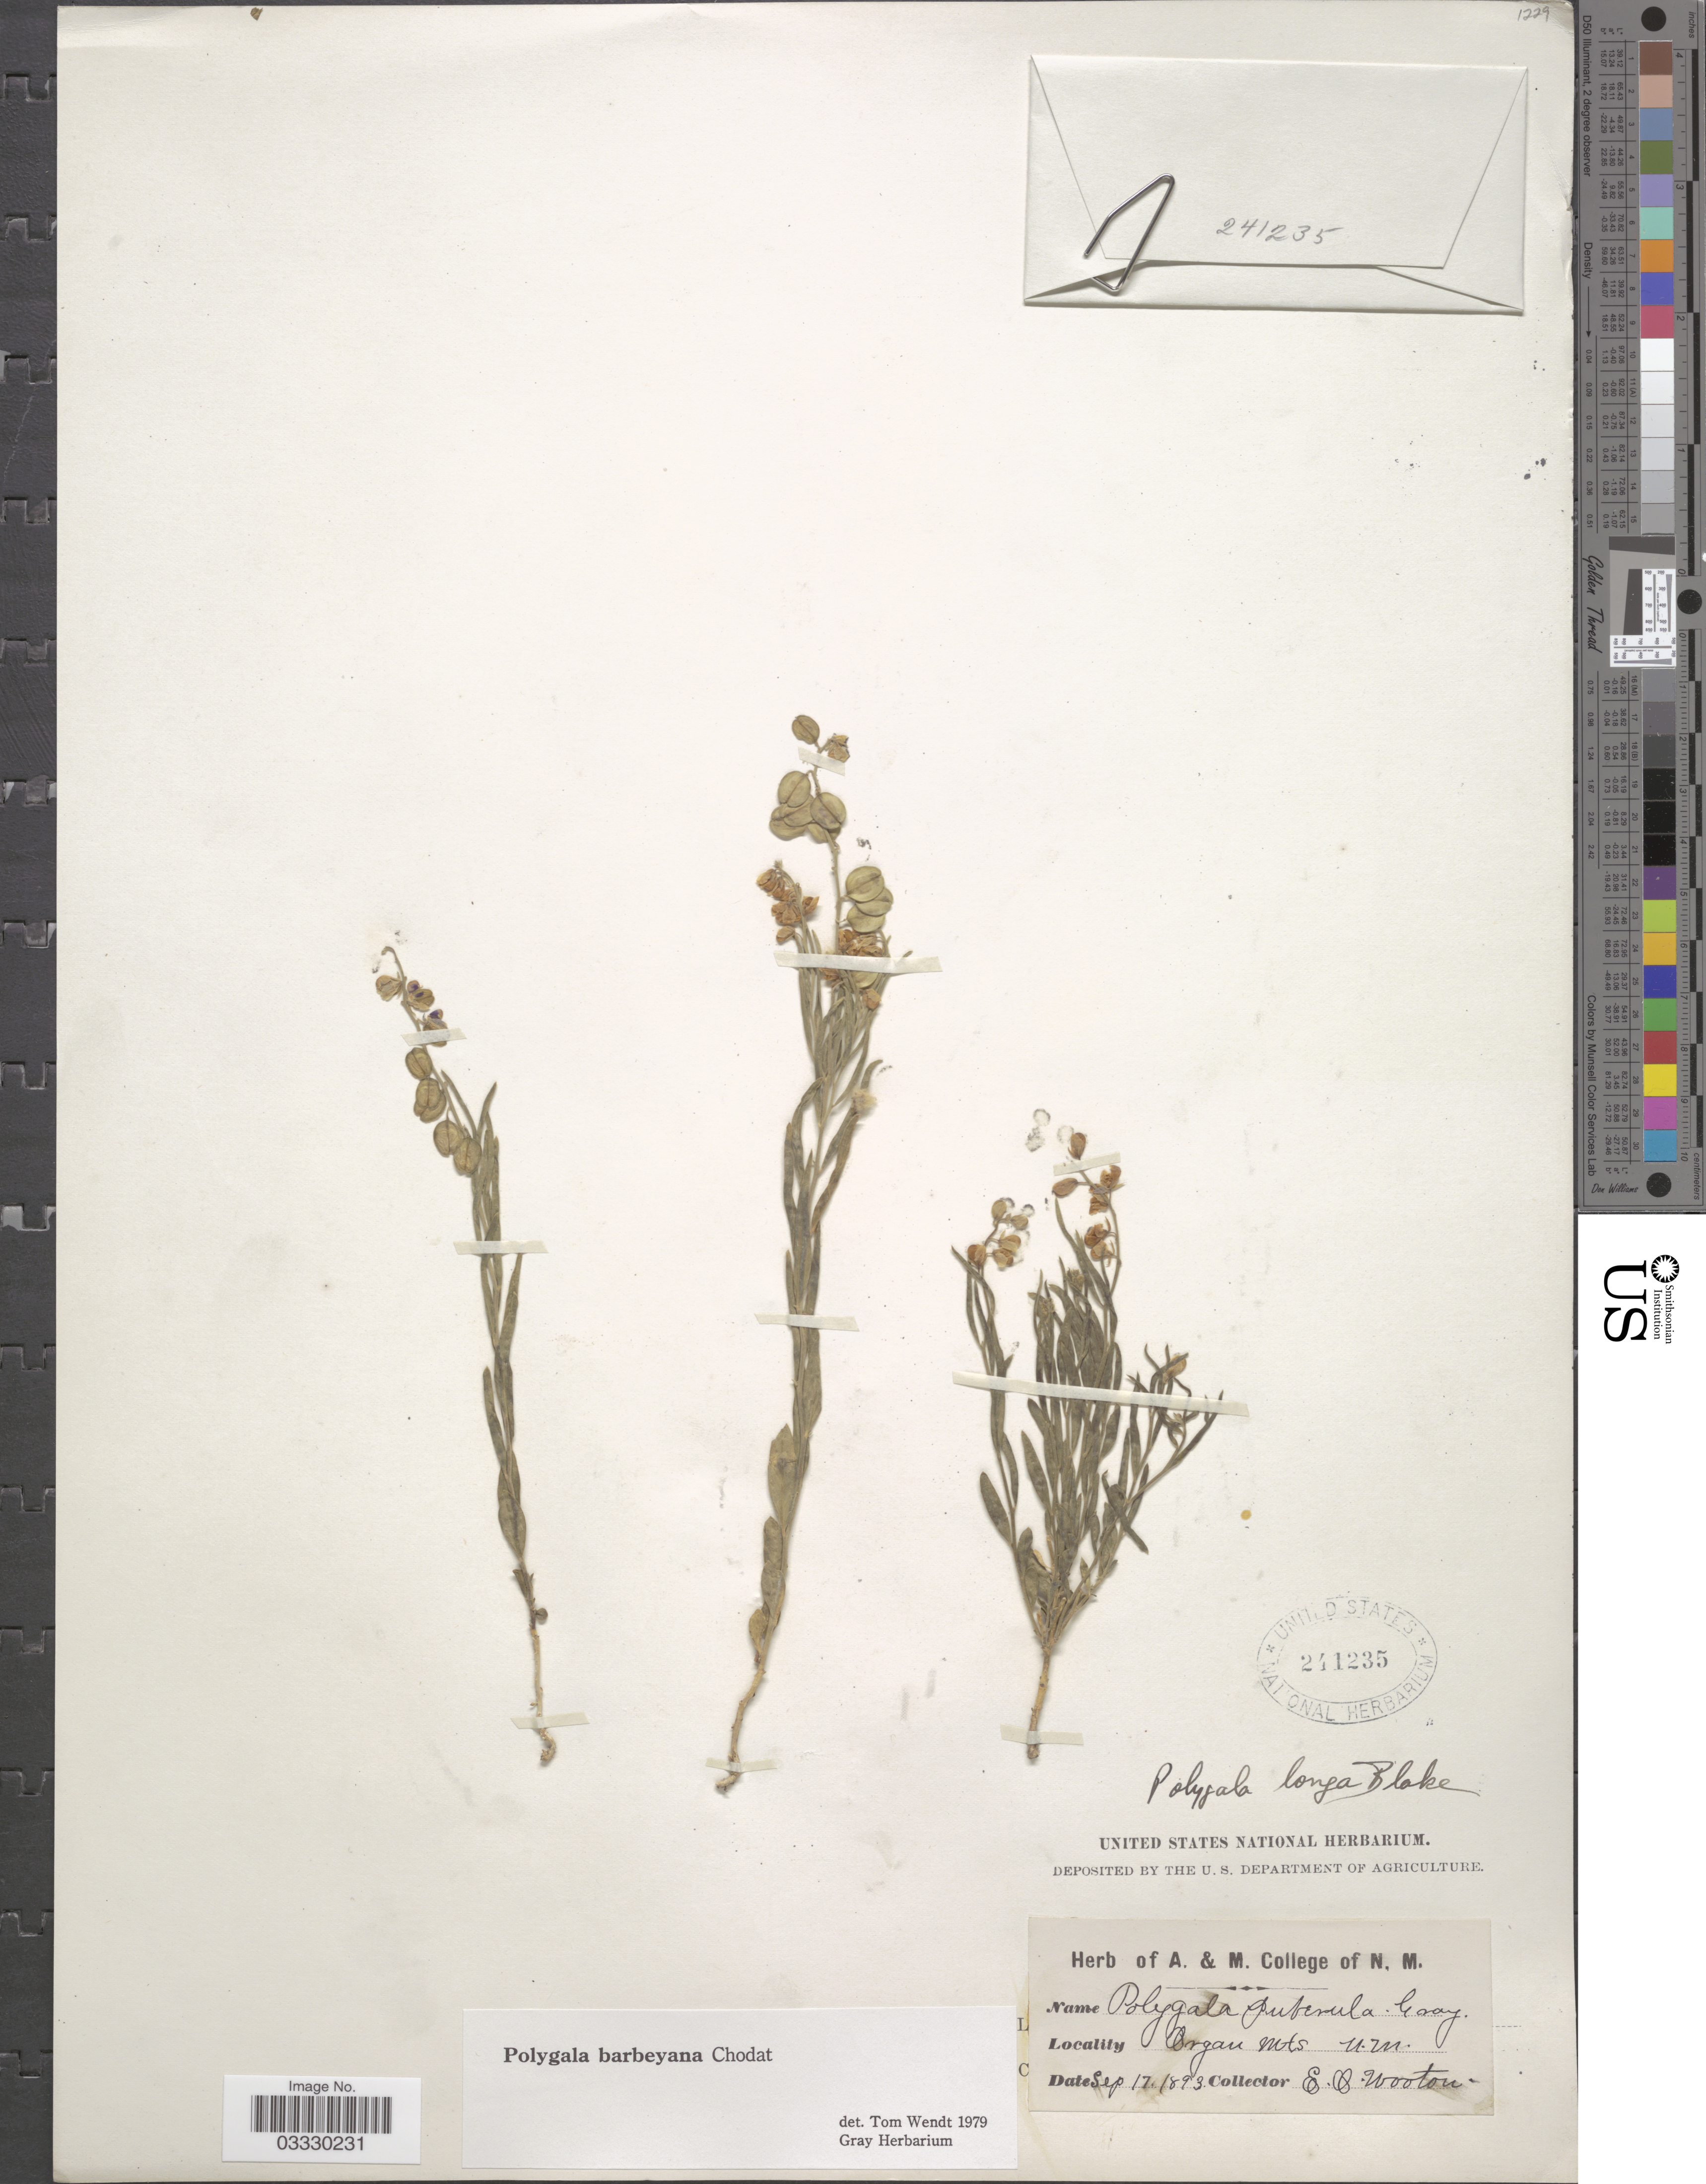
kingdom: Plantae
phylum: Tracheophyta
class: Magnoliopsida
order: Fabales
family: Polygalaceae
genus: Hebecarpa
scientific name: Hebecarpa barbeyana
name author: (Chodat) J.R. Abbott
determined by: Strong, Mark T., (BOT), Smithsonian Institution - National Museum of Natural History (UNITED STATES)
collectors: E. O. Wooton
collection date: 1893-09-17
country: United States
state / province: New Mexico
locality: Organ Mts.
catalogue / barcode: US 241235